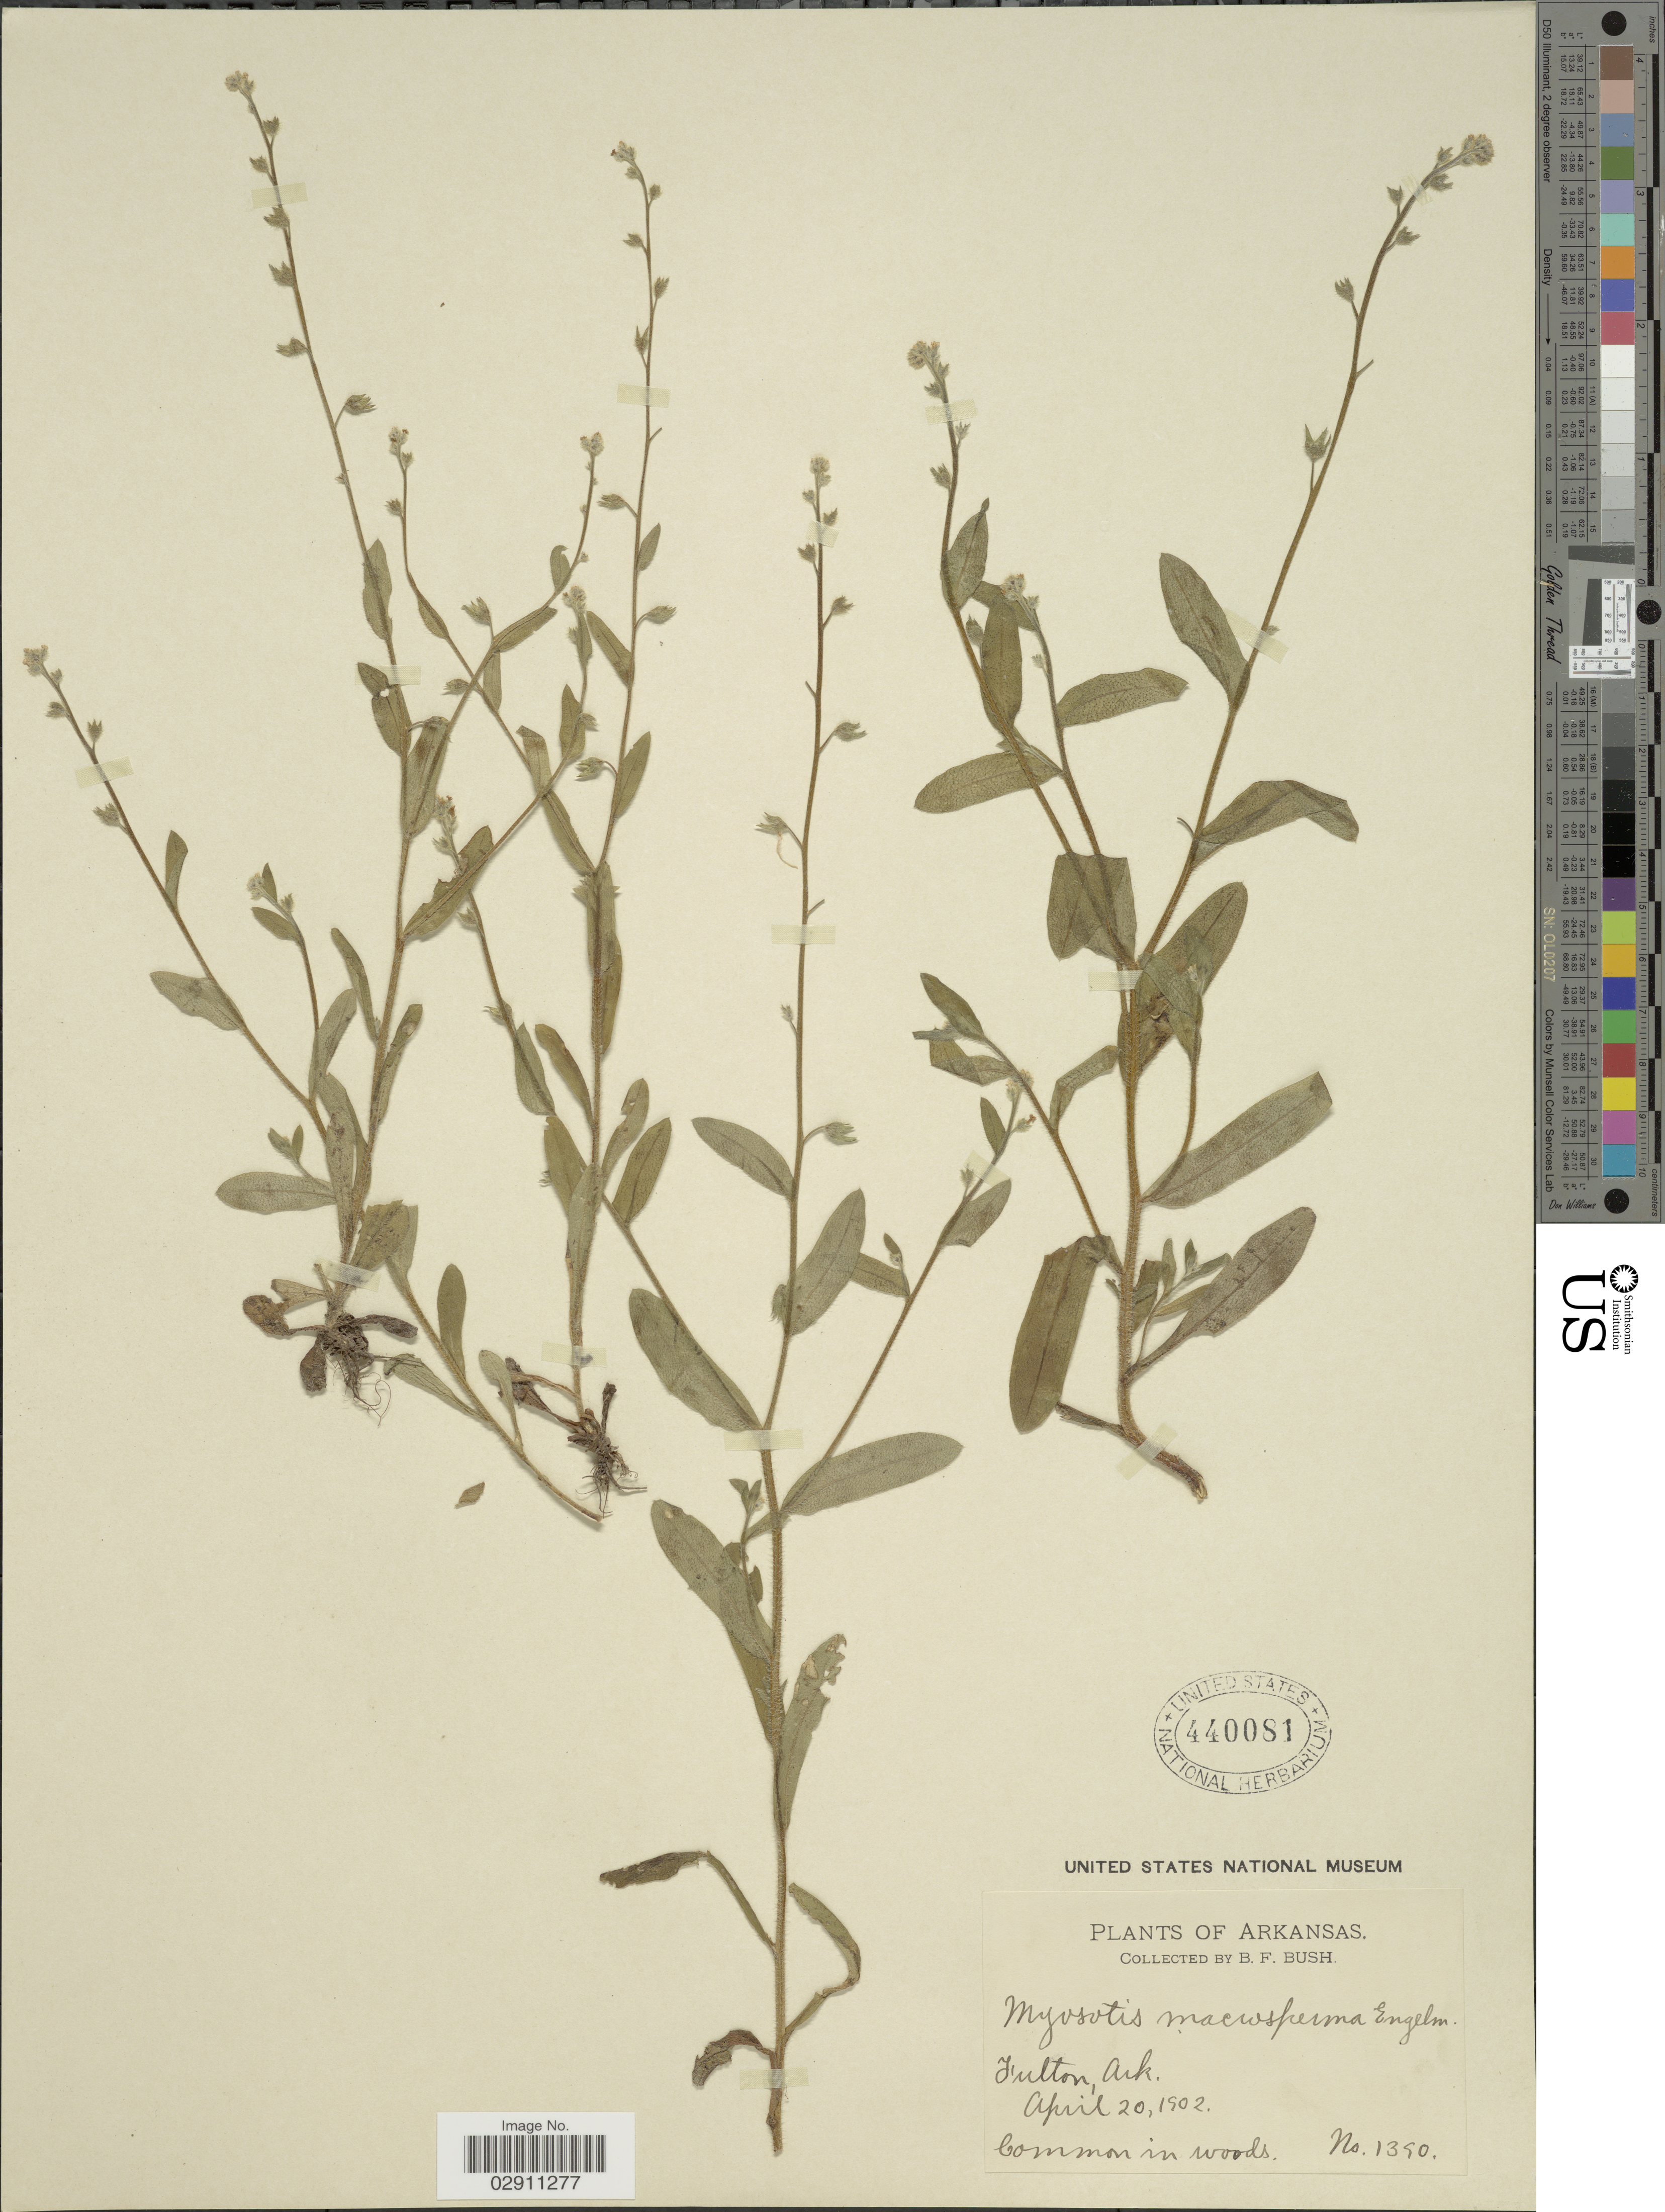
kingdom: Plantae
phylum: Tracheophyta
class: Magnoliopsida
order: Boraginales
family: Boraginaceae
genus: Myosotis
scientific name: Myosotis verna var. macrosperma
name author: (Engelm.) Chapm.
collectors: B. F. Bush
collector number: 1390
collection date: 1902-04-20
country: United States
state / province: Arkansas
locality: Fulton.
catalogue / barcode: US 440081